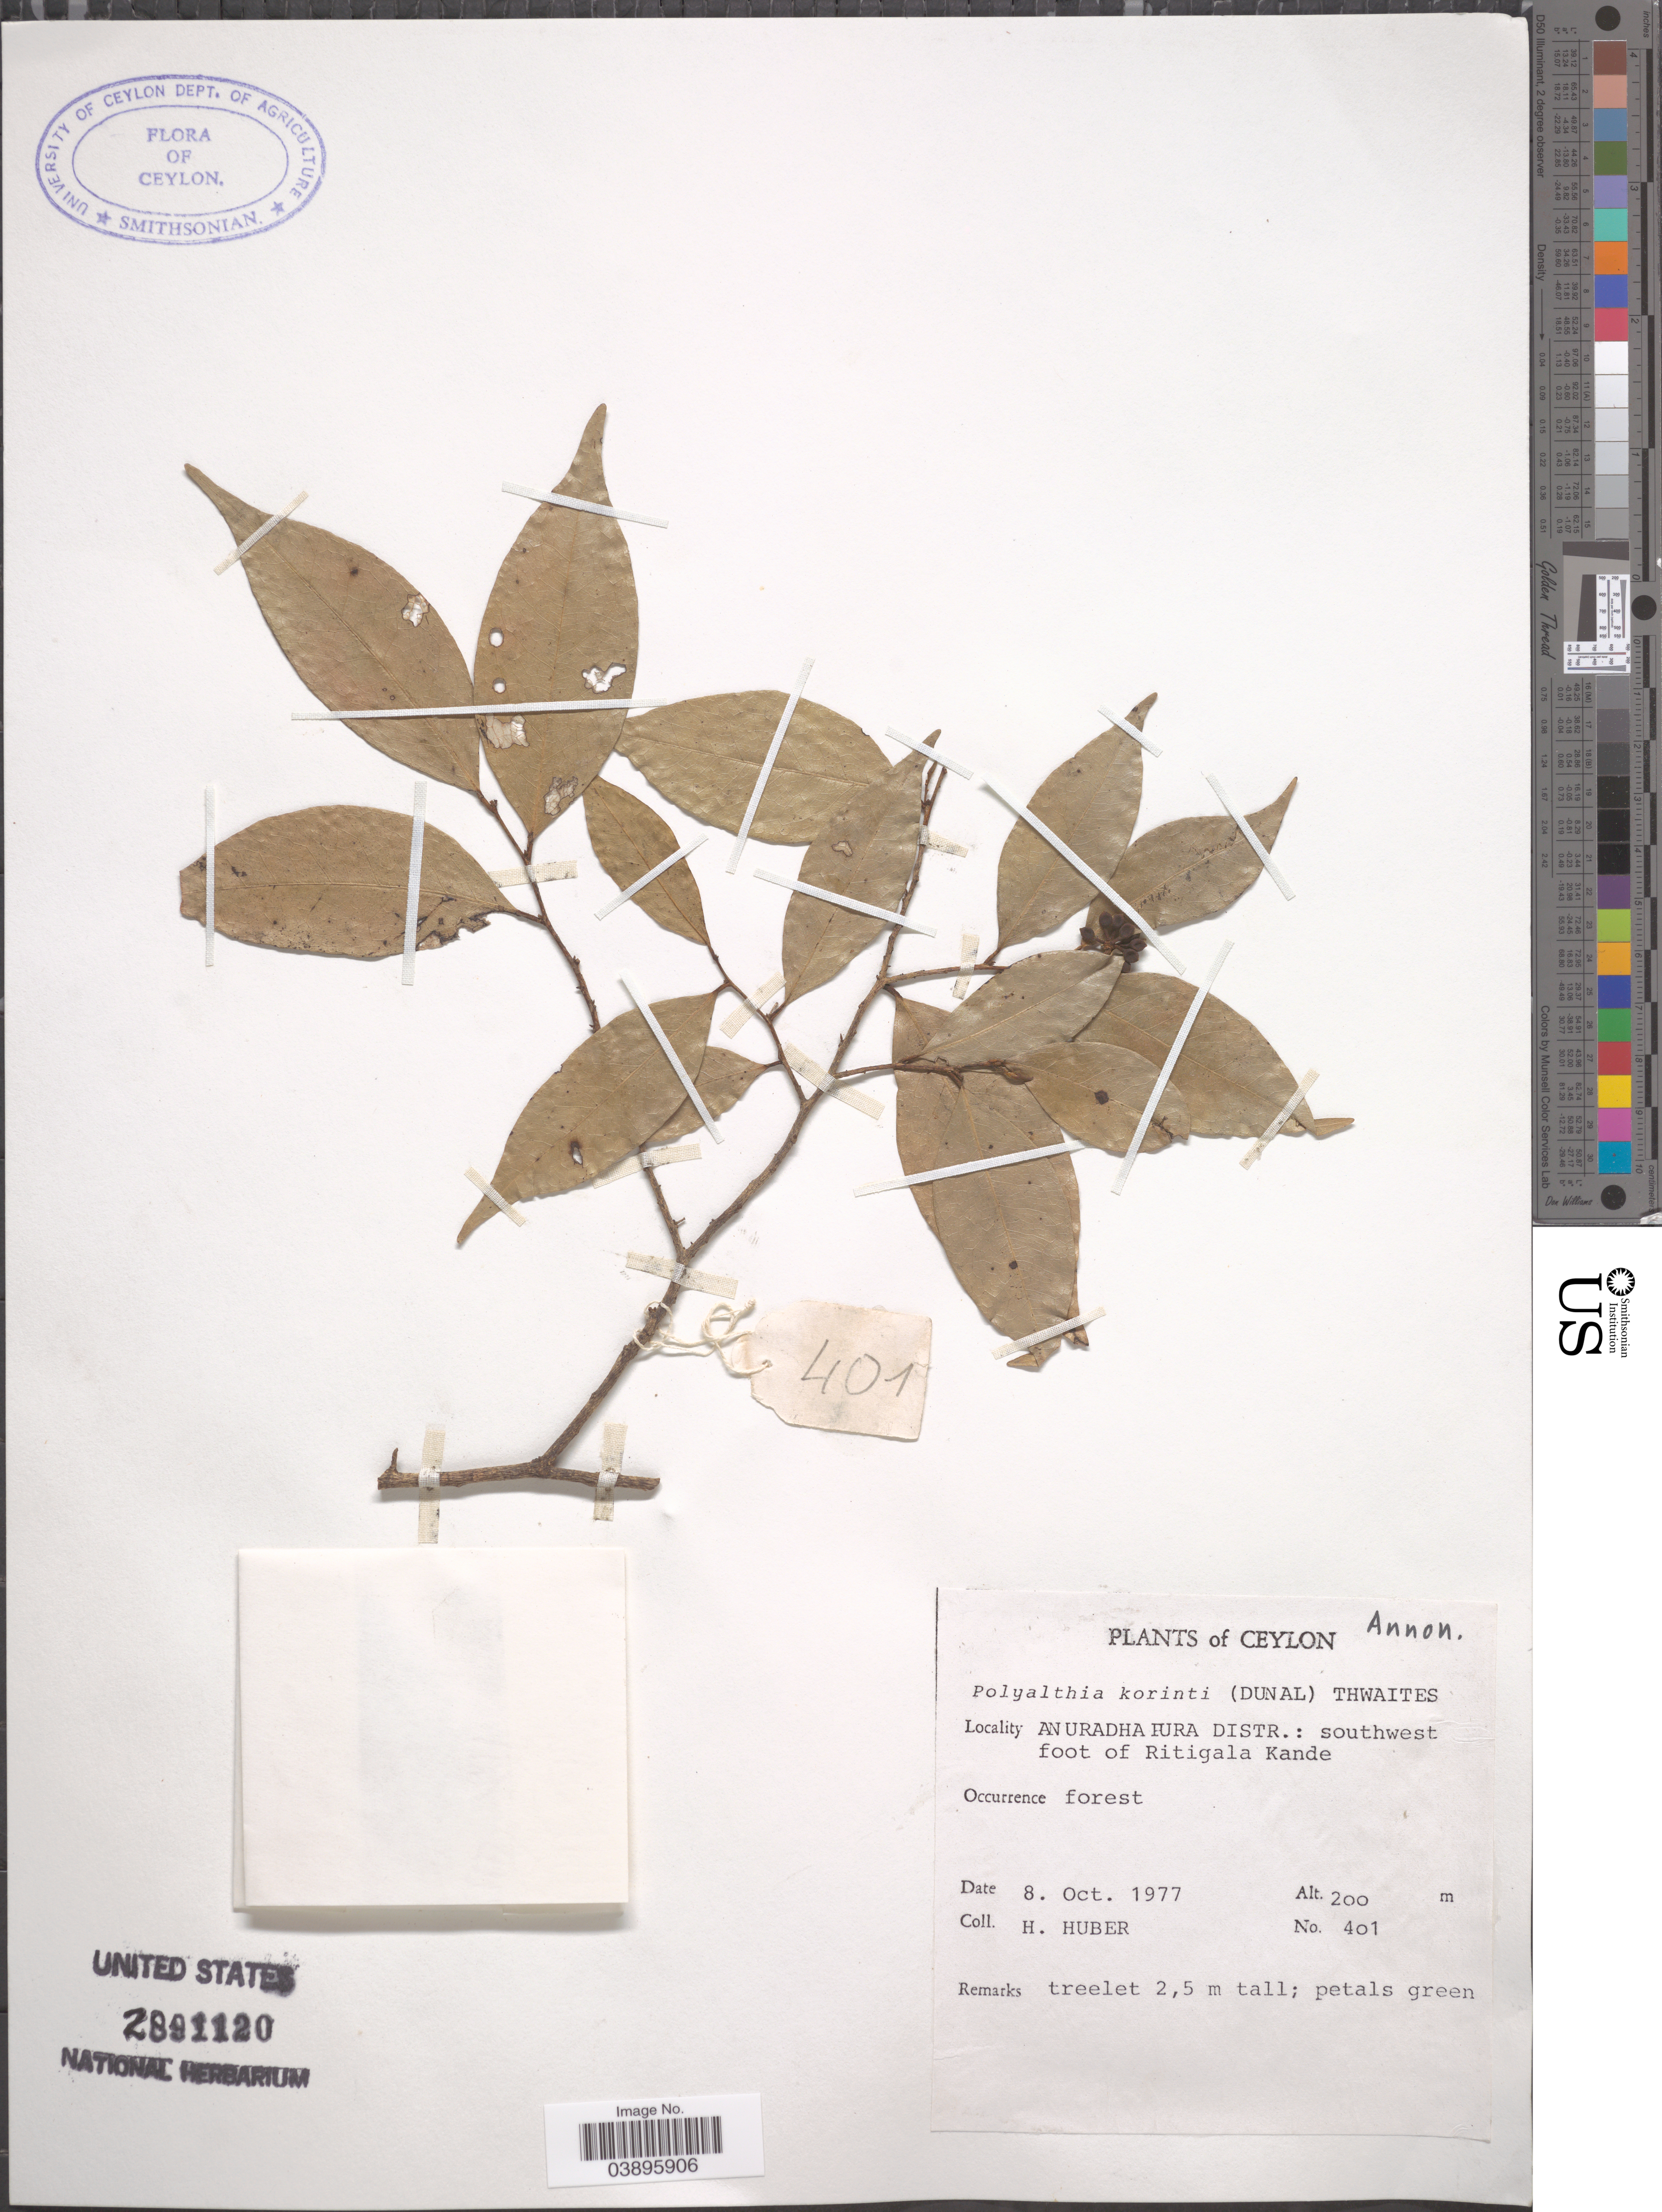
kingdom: Plantae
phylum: Tracheophyta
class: Magnoliopsida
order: Magnoliales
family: Annonaceae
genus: Polyalthia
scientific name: Polyalthia korinti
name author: (Dunal) Thwaites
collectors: H. Huber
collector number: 401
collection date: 1977-10-08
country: Sri Lanka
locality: Ceylon. Anuradhapura Distr.: southwest foot of Ritigala Kande.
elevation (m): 200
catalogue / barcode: US 2891120